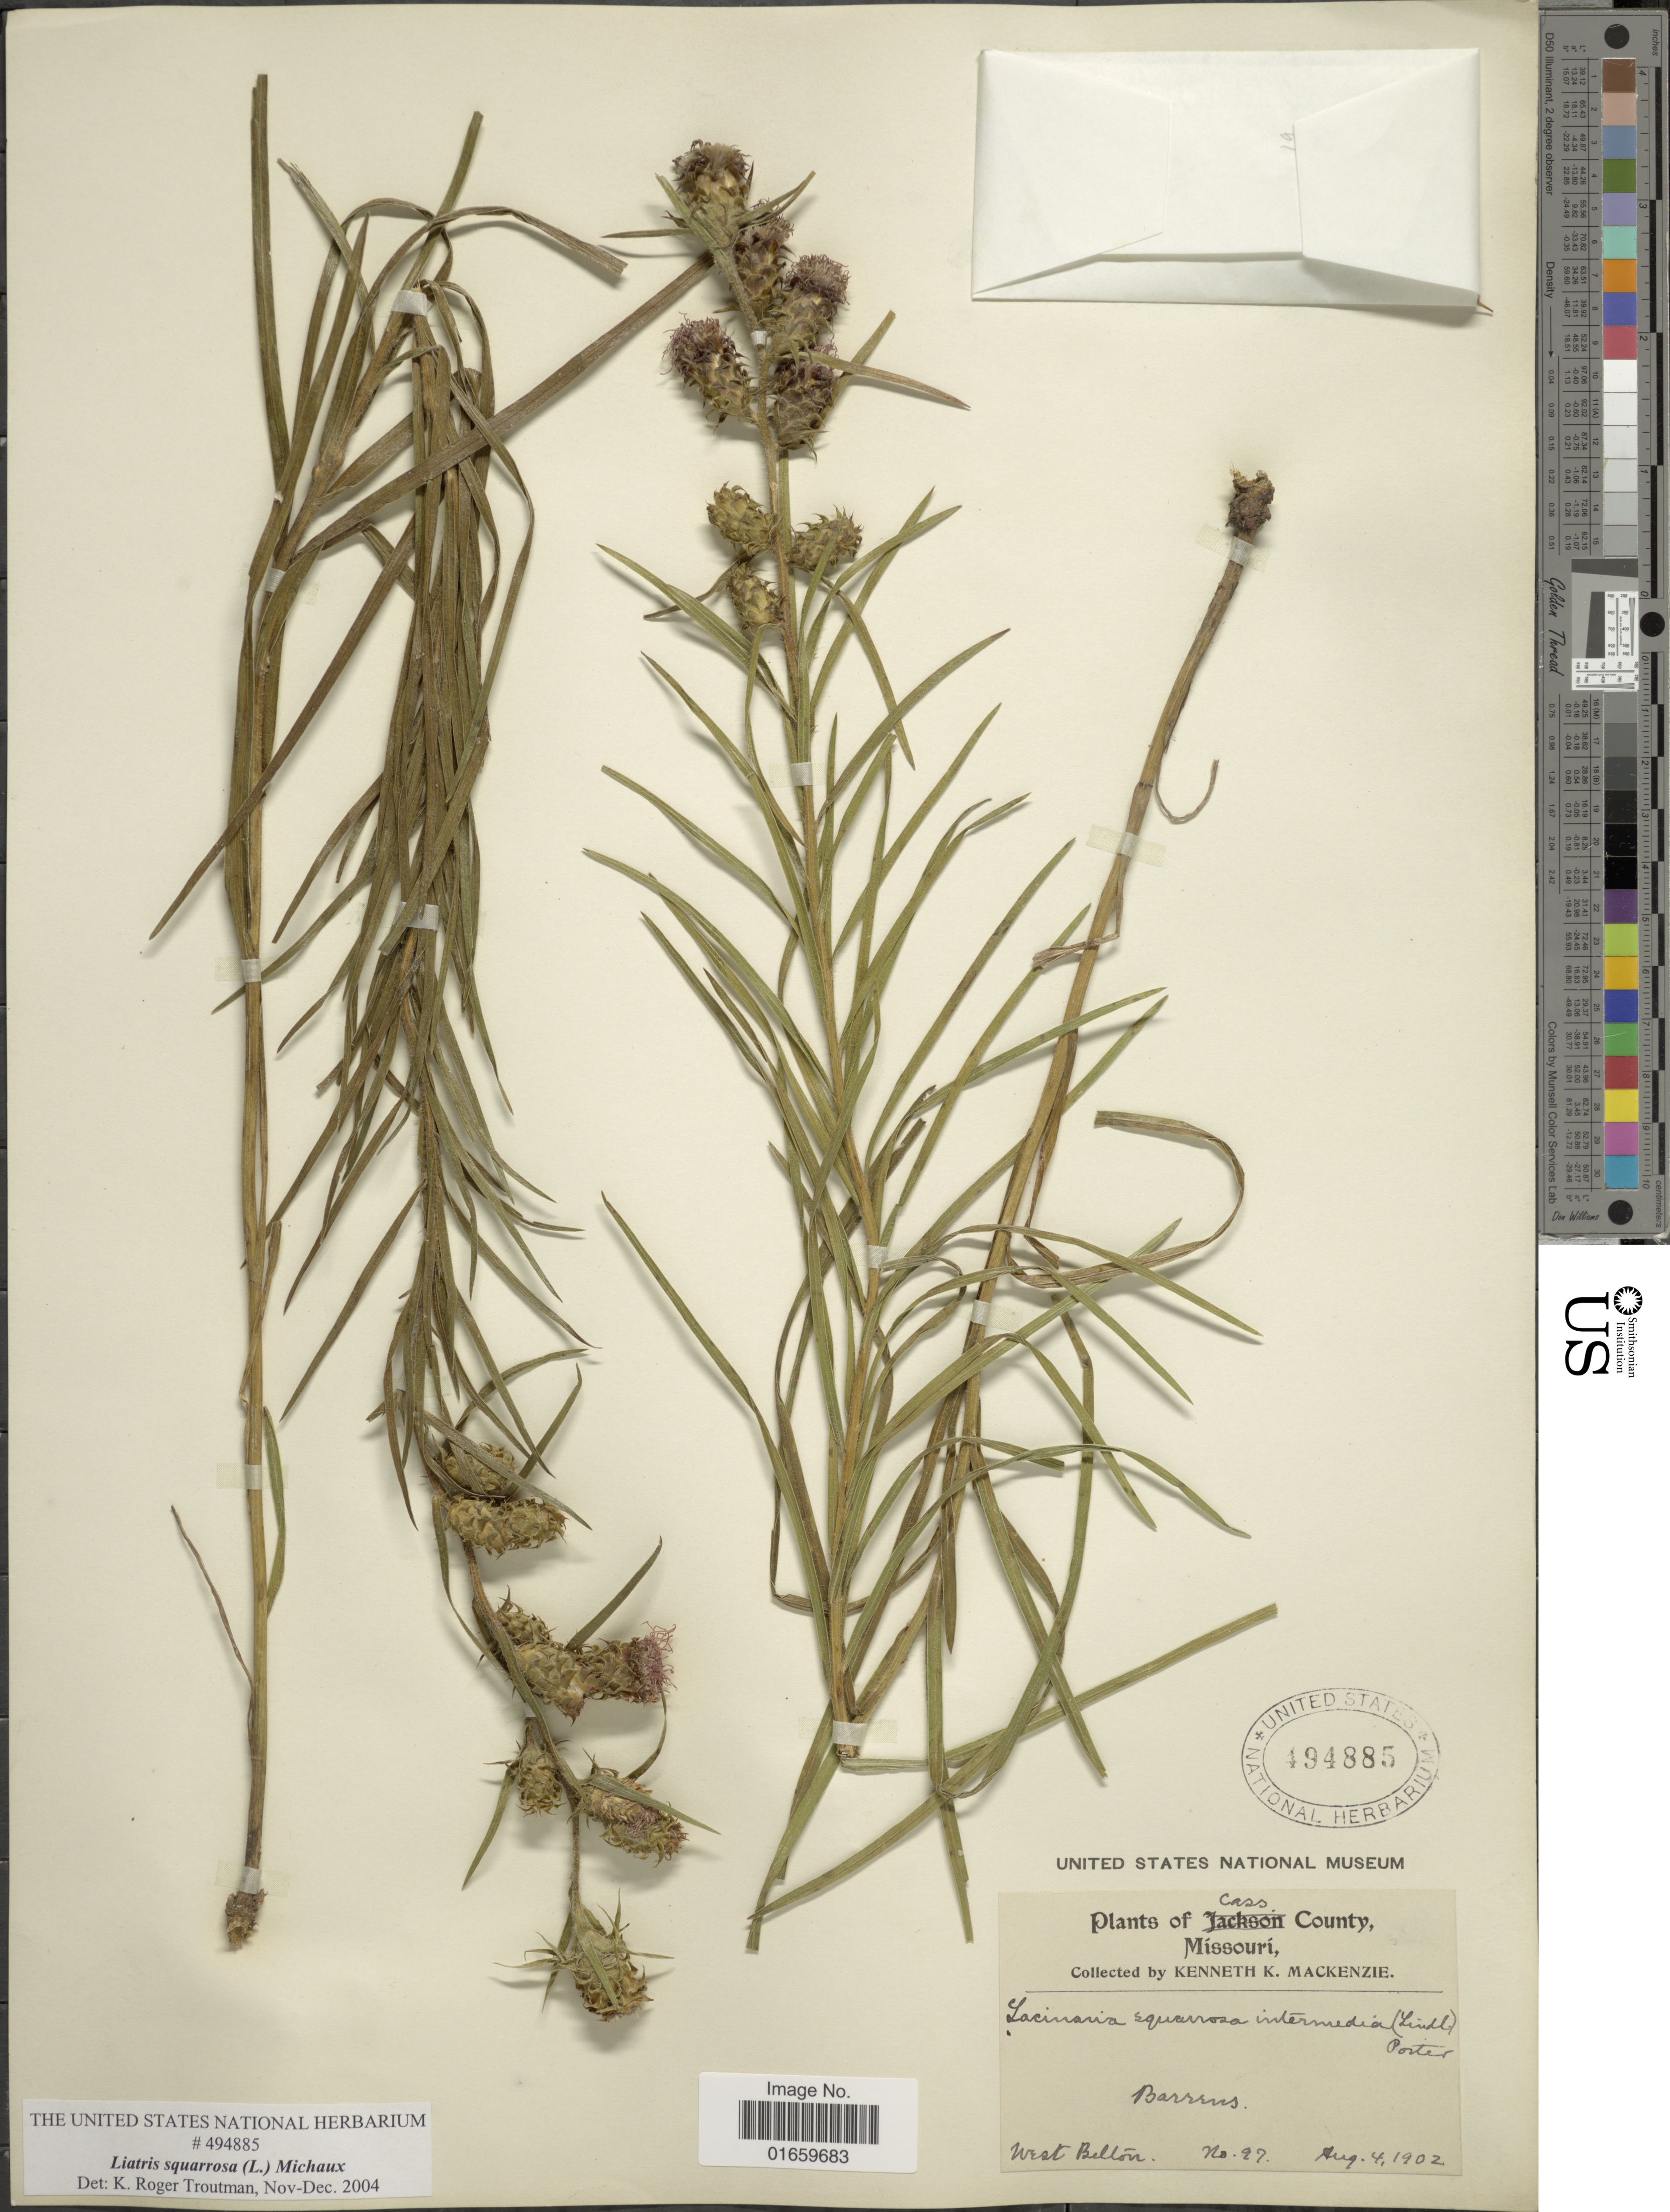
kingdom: Plantae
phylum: Tracheophyta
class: Magnoliopsida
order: Asterales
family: Asteraceae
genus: Liatris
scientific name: Liatris squarrosa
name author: (L.) Michx.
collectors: K. K. Mackenzie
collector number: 97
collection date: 1902-08-04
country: United States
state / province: Mississippi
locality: Cass County, West Belton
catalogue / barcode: US 494885